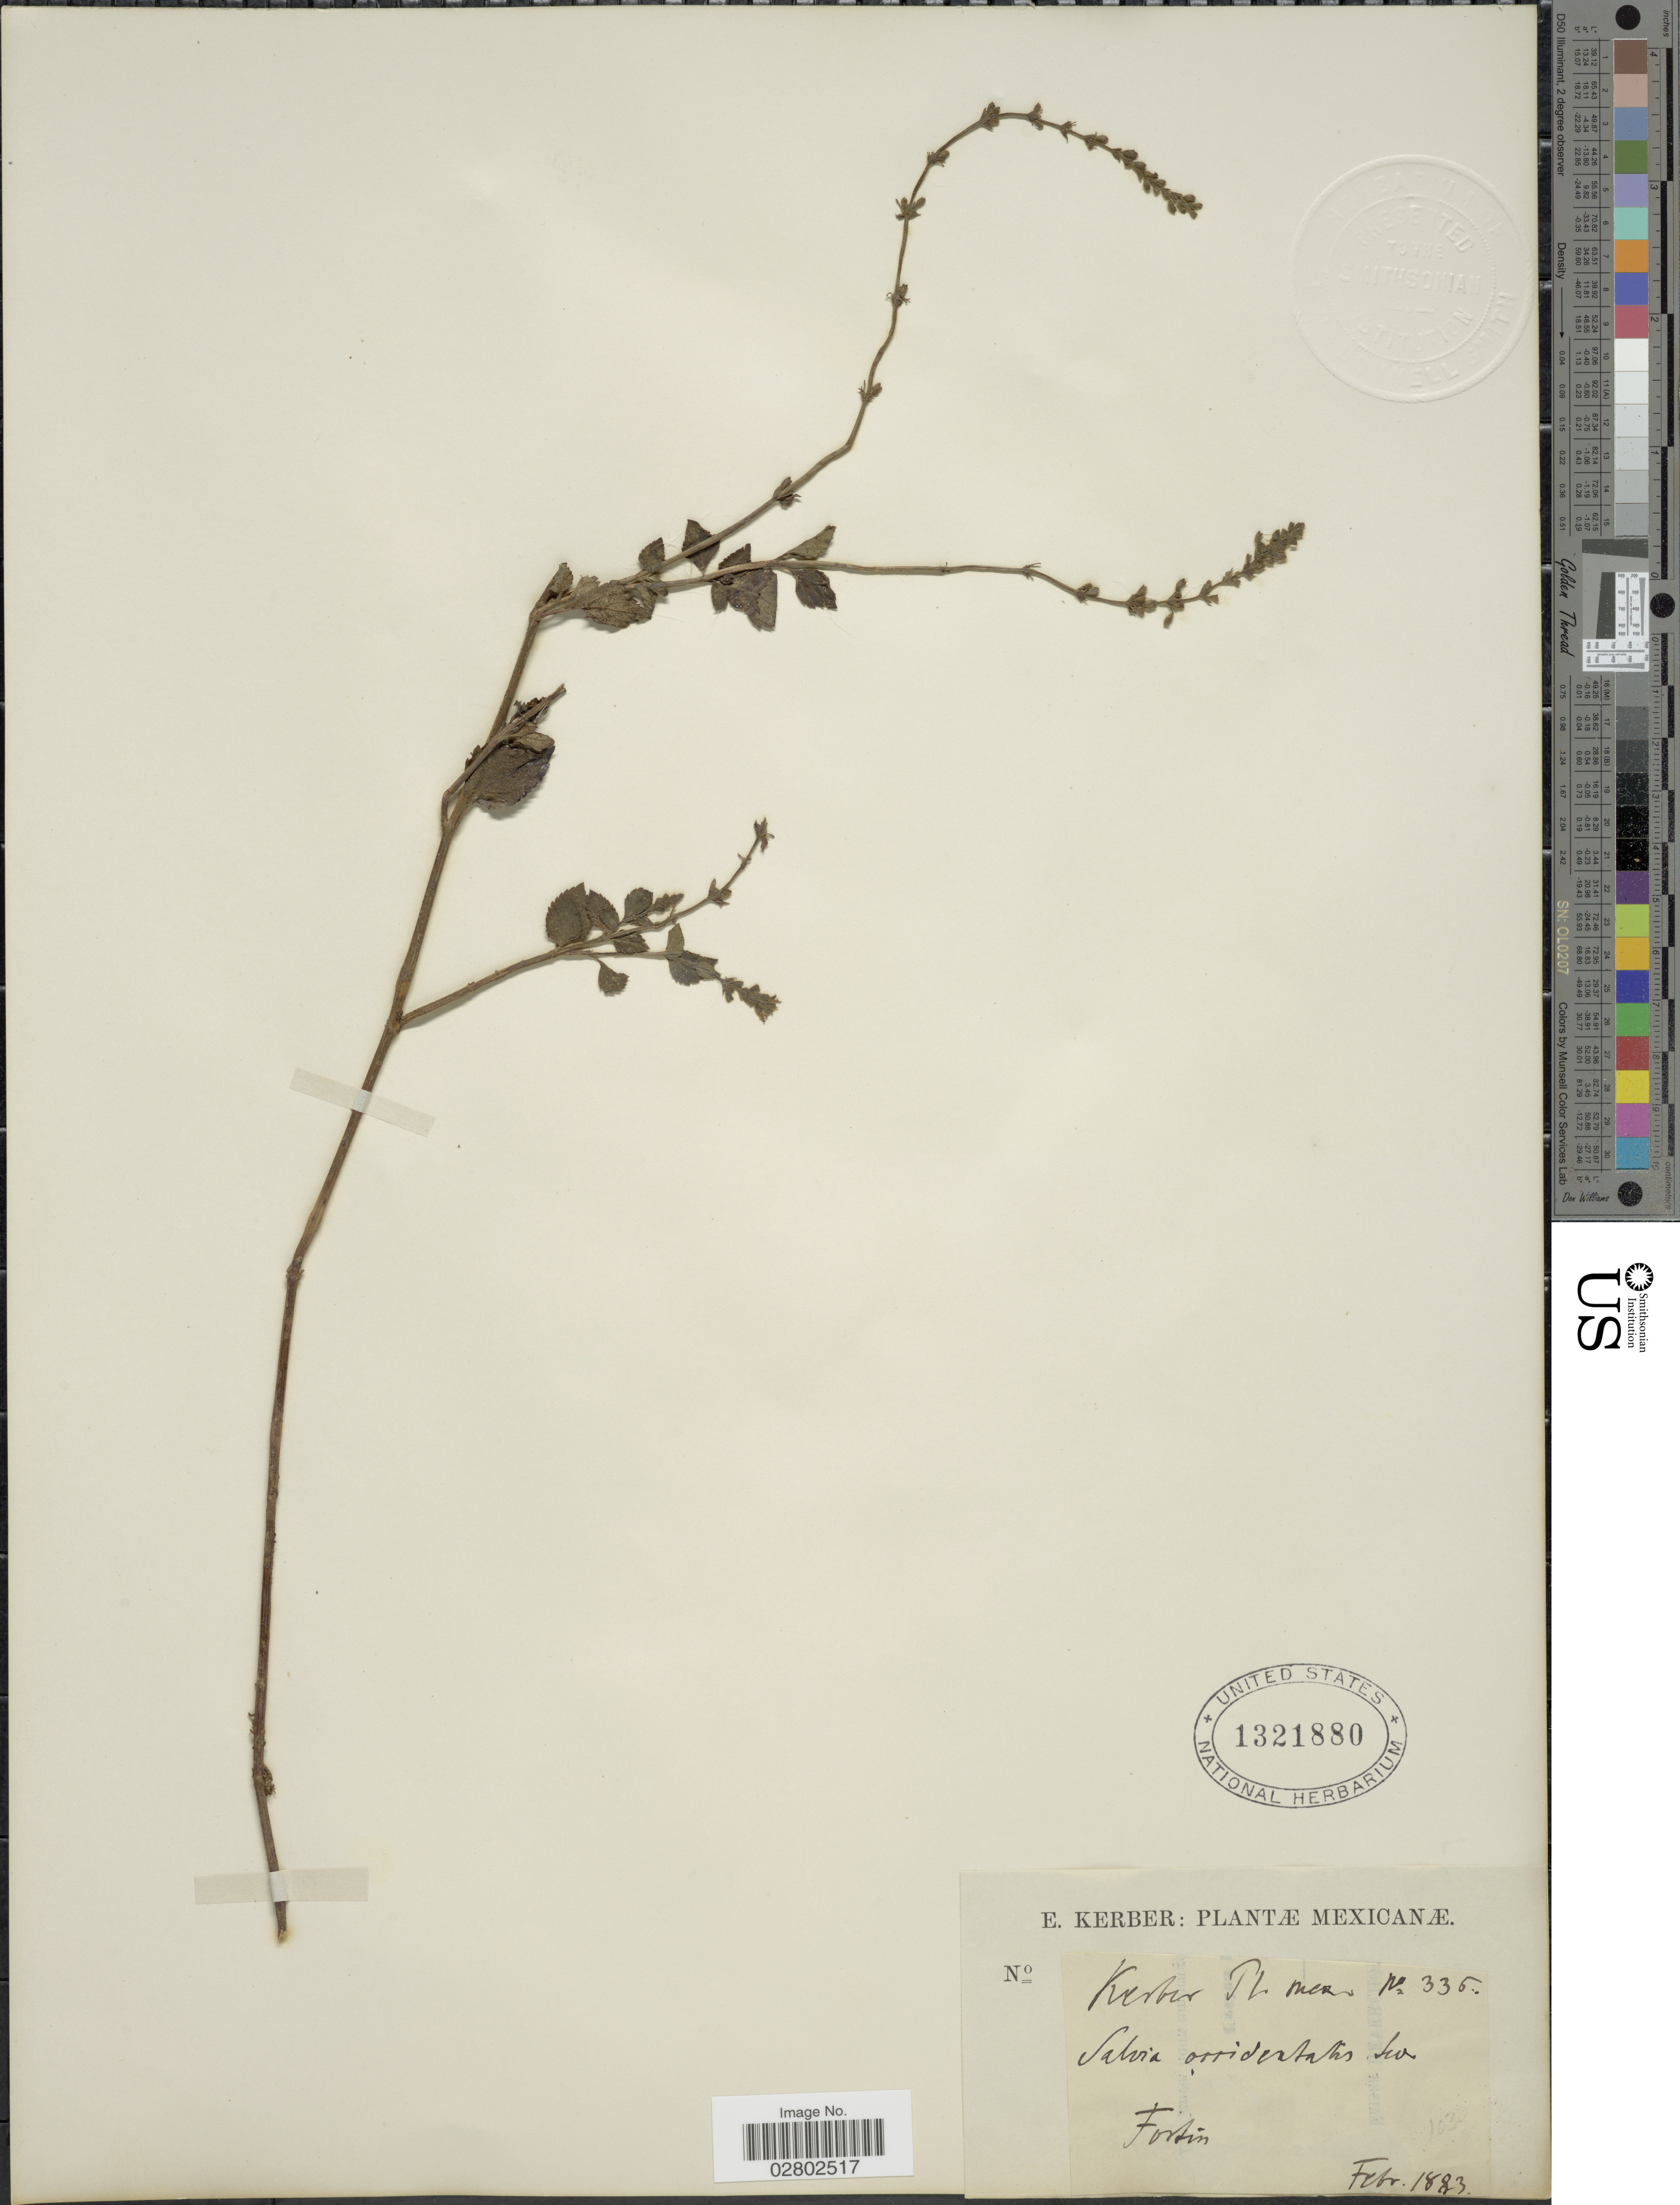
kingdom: Plantae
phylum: Tracheophyta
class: Magnoliopsida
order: Lamiales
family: Lamiaceae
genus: Salvia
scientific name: Salvia occidentalis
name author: Sw.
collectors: E. Kerber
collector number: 335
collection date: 1883-02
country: Mexico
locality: Fortin.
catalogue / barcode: US 1321880